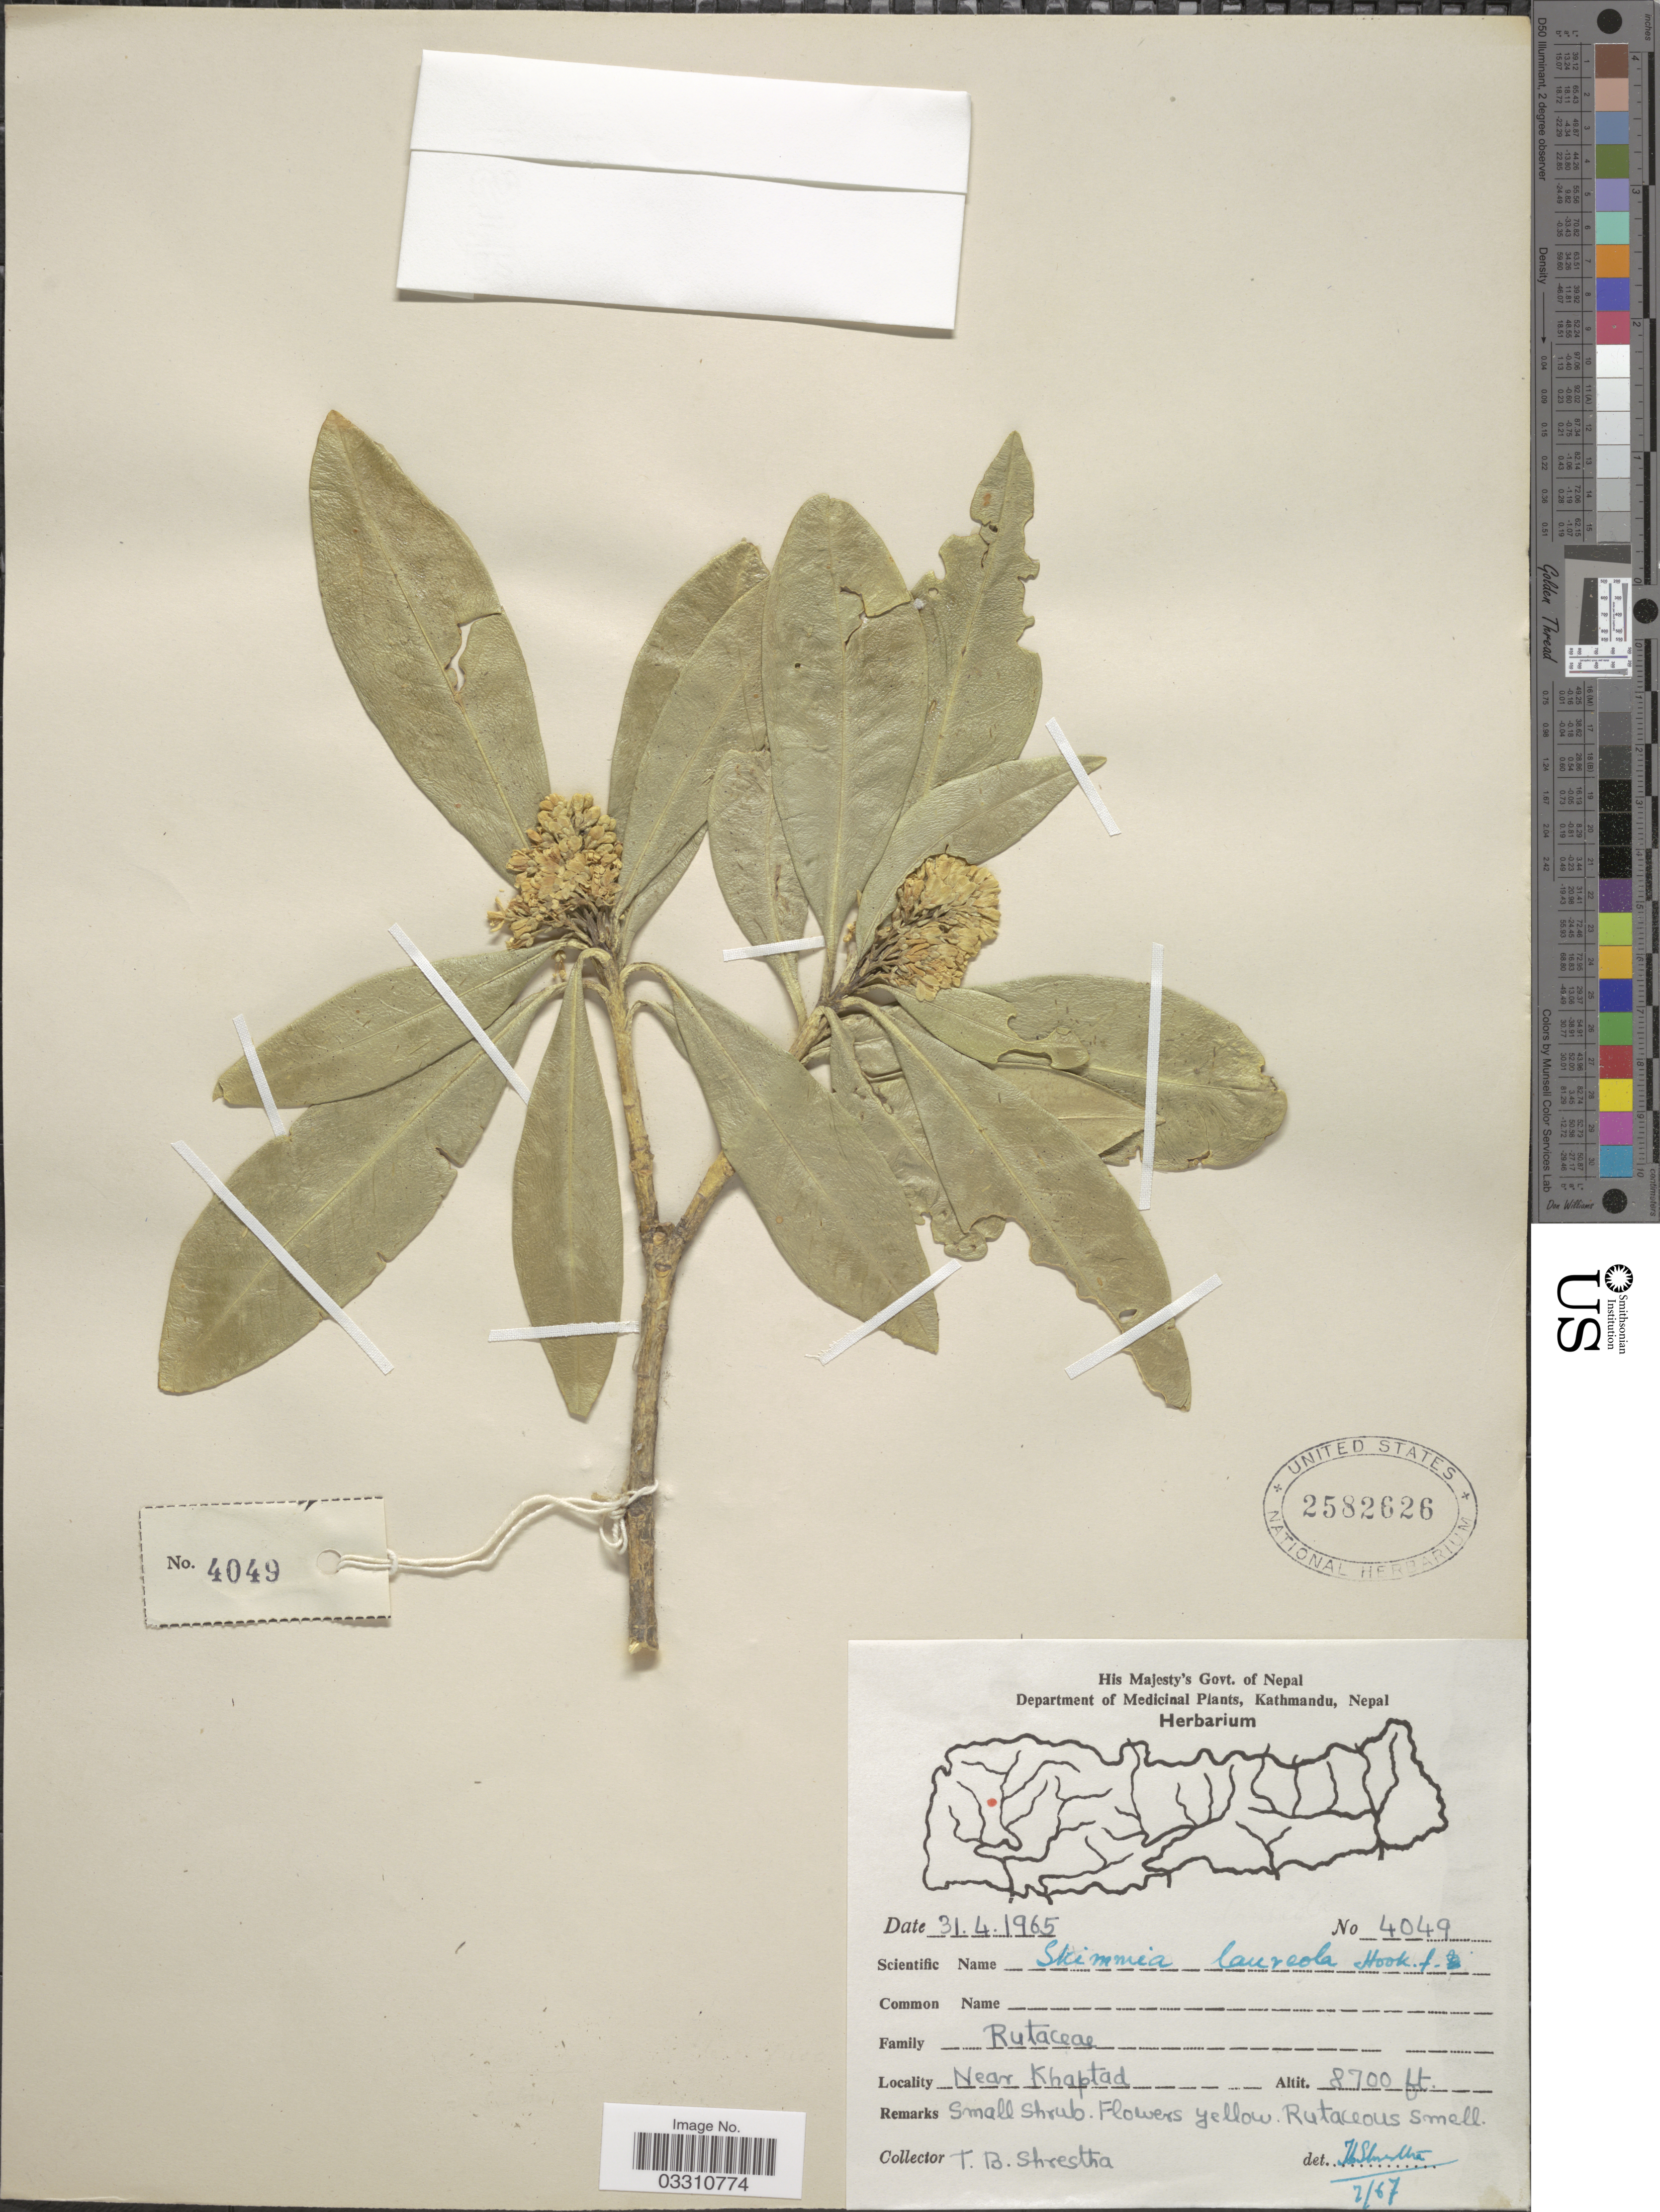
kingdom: Plantae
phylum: Tracheophyta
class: Magnoliopsida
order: Sapindales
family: Rutaceae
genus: Skimmia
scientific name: Skimmia laureola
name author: (DC.) Decne.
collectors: T. B. Shrestha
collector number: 4049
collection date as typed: Transcribed d/m/y: 31/4/1965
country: Nepal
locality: Near Khaptad.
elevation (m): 2652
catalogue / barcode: US 2582626